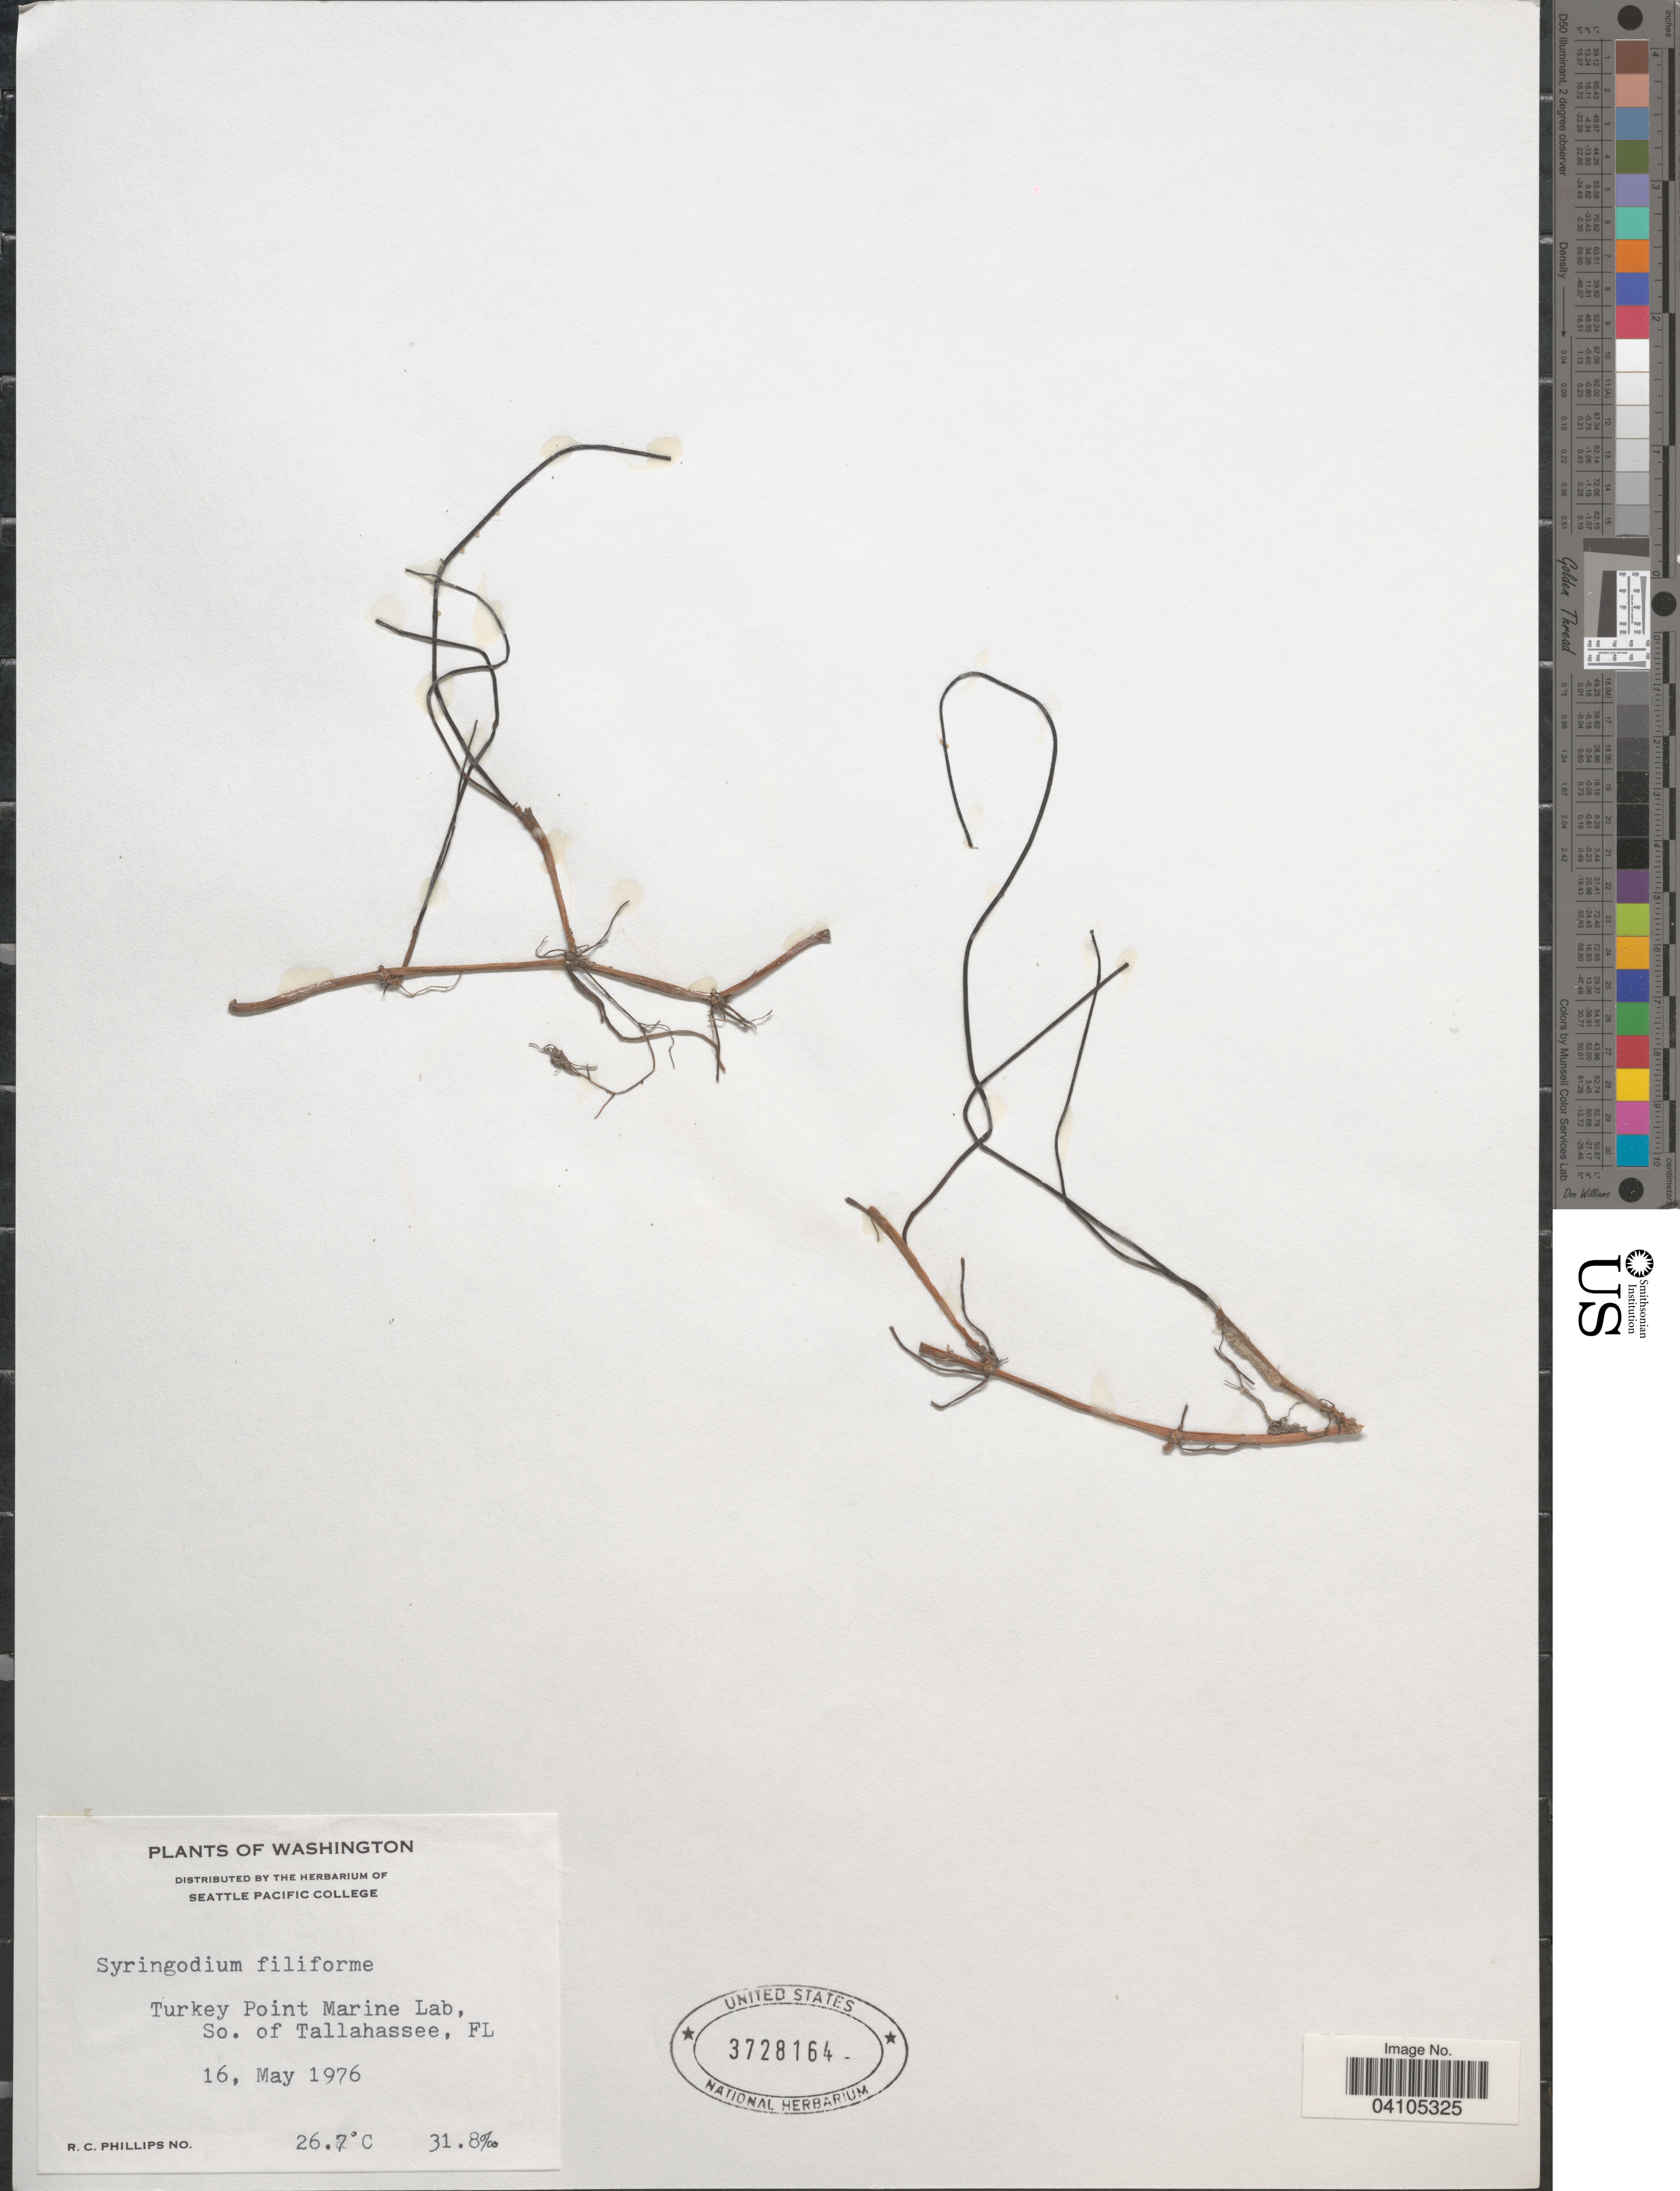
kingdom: Plantae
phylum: Tracheophyta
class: Liliopsida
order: Alismatales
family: Cymodoceaceae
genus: Syringodium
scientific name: Syringodium filiforme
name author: Kütz.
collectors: R. C. Phillips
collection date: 1976-05-16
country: United States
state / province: Florida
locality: Turkey Point Marine Lab, So. of Tallahassee.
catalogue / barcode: US 3728164